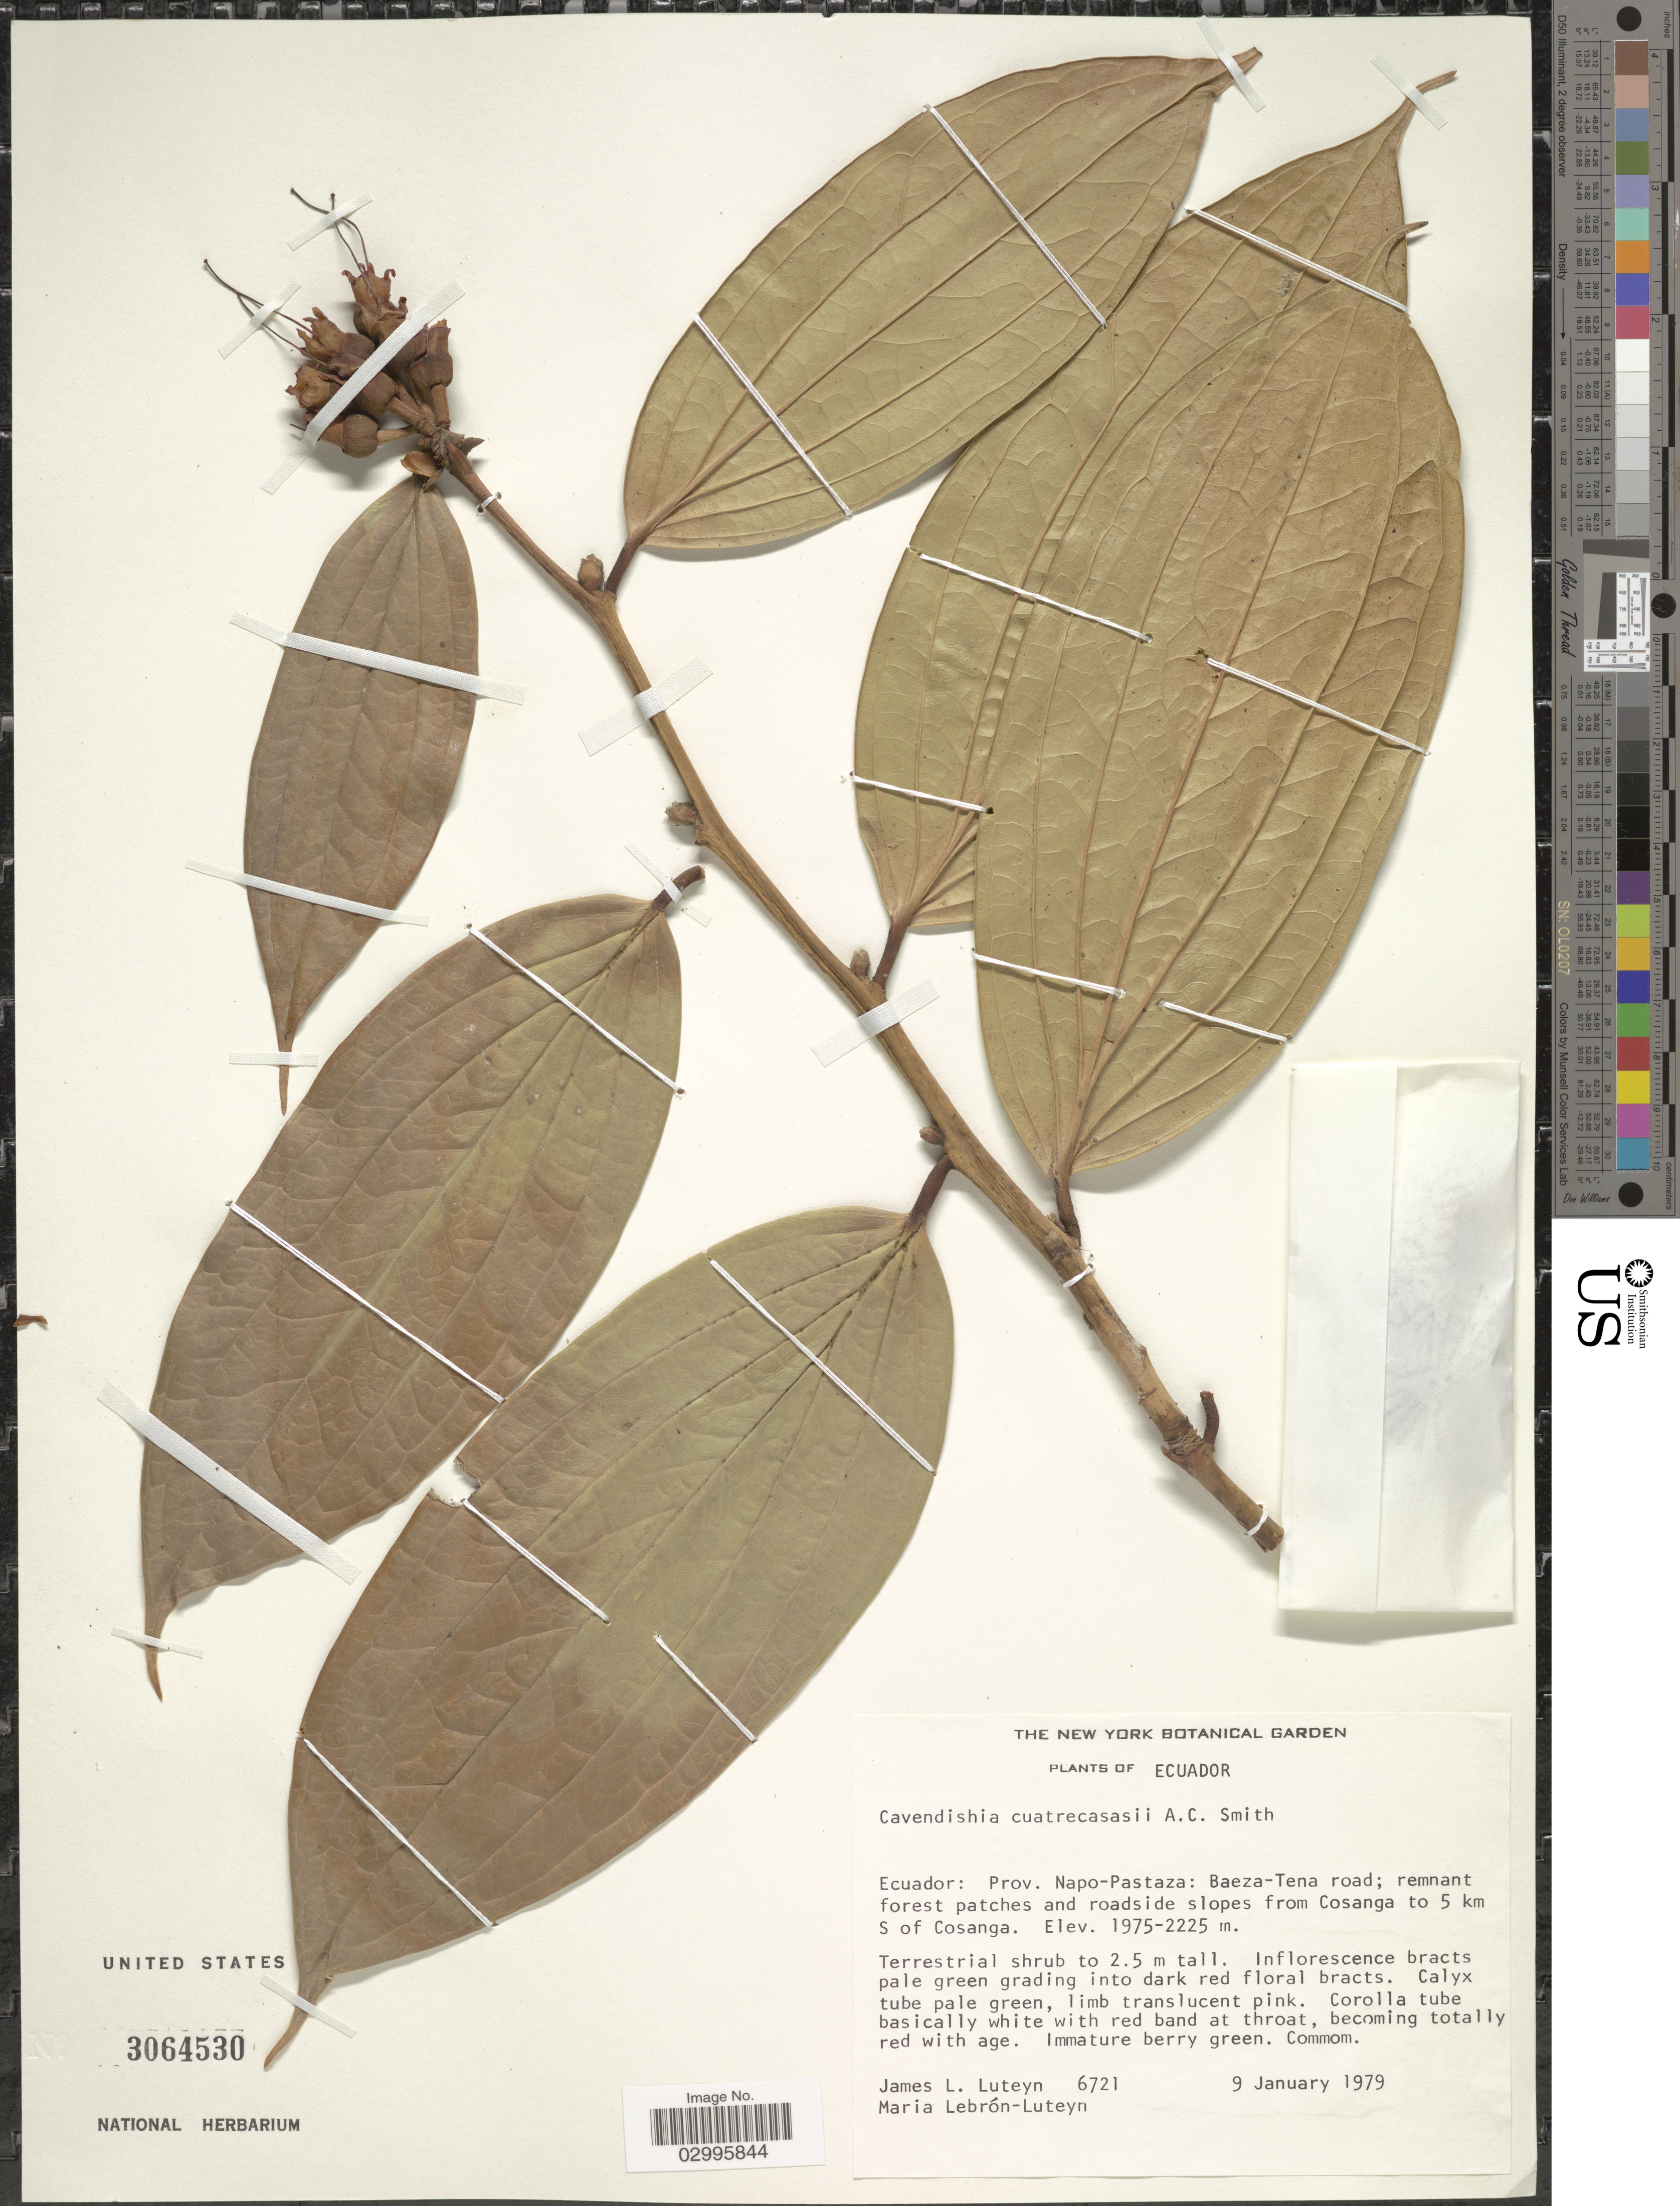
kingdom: Plantae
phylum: Tracheophyta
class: Magnoliopsida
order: Ericales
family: Ericaceae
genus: Cavendishia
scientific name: Cavendishia cuatrecasasii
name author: A.C. Sm. in Cuatrec.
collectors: J. Luteyn & M. L. Lebrón-Luteyn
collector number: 6721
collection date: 1979-01-09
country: Ecuador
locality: Napo-Pastaza: Baeza-Tena road; remnant forest patches and roadside slopes from Cosanga to 5 km S of Cosanga.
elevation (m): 1975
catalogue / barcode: US 3064530